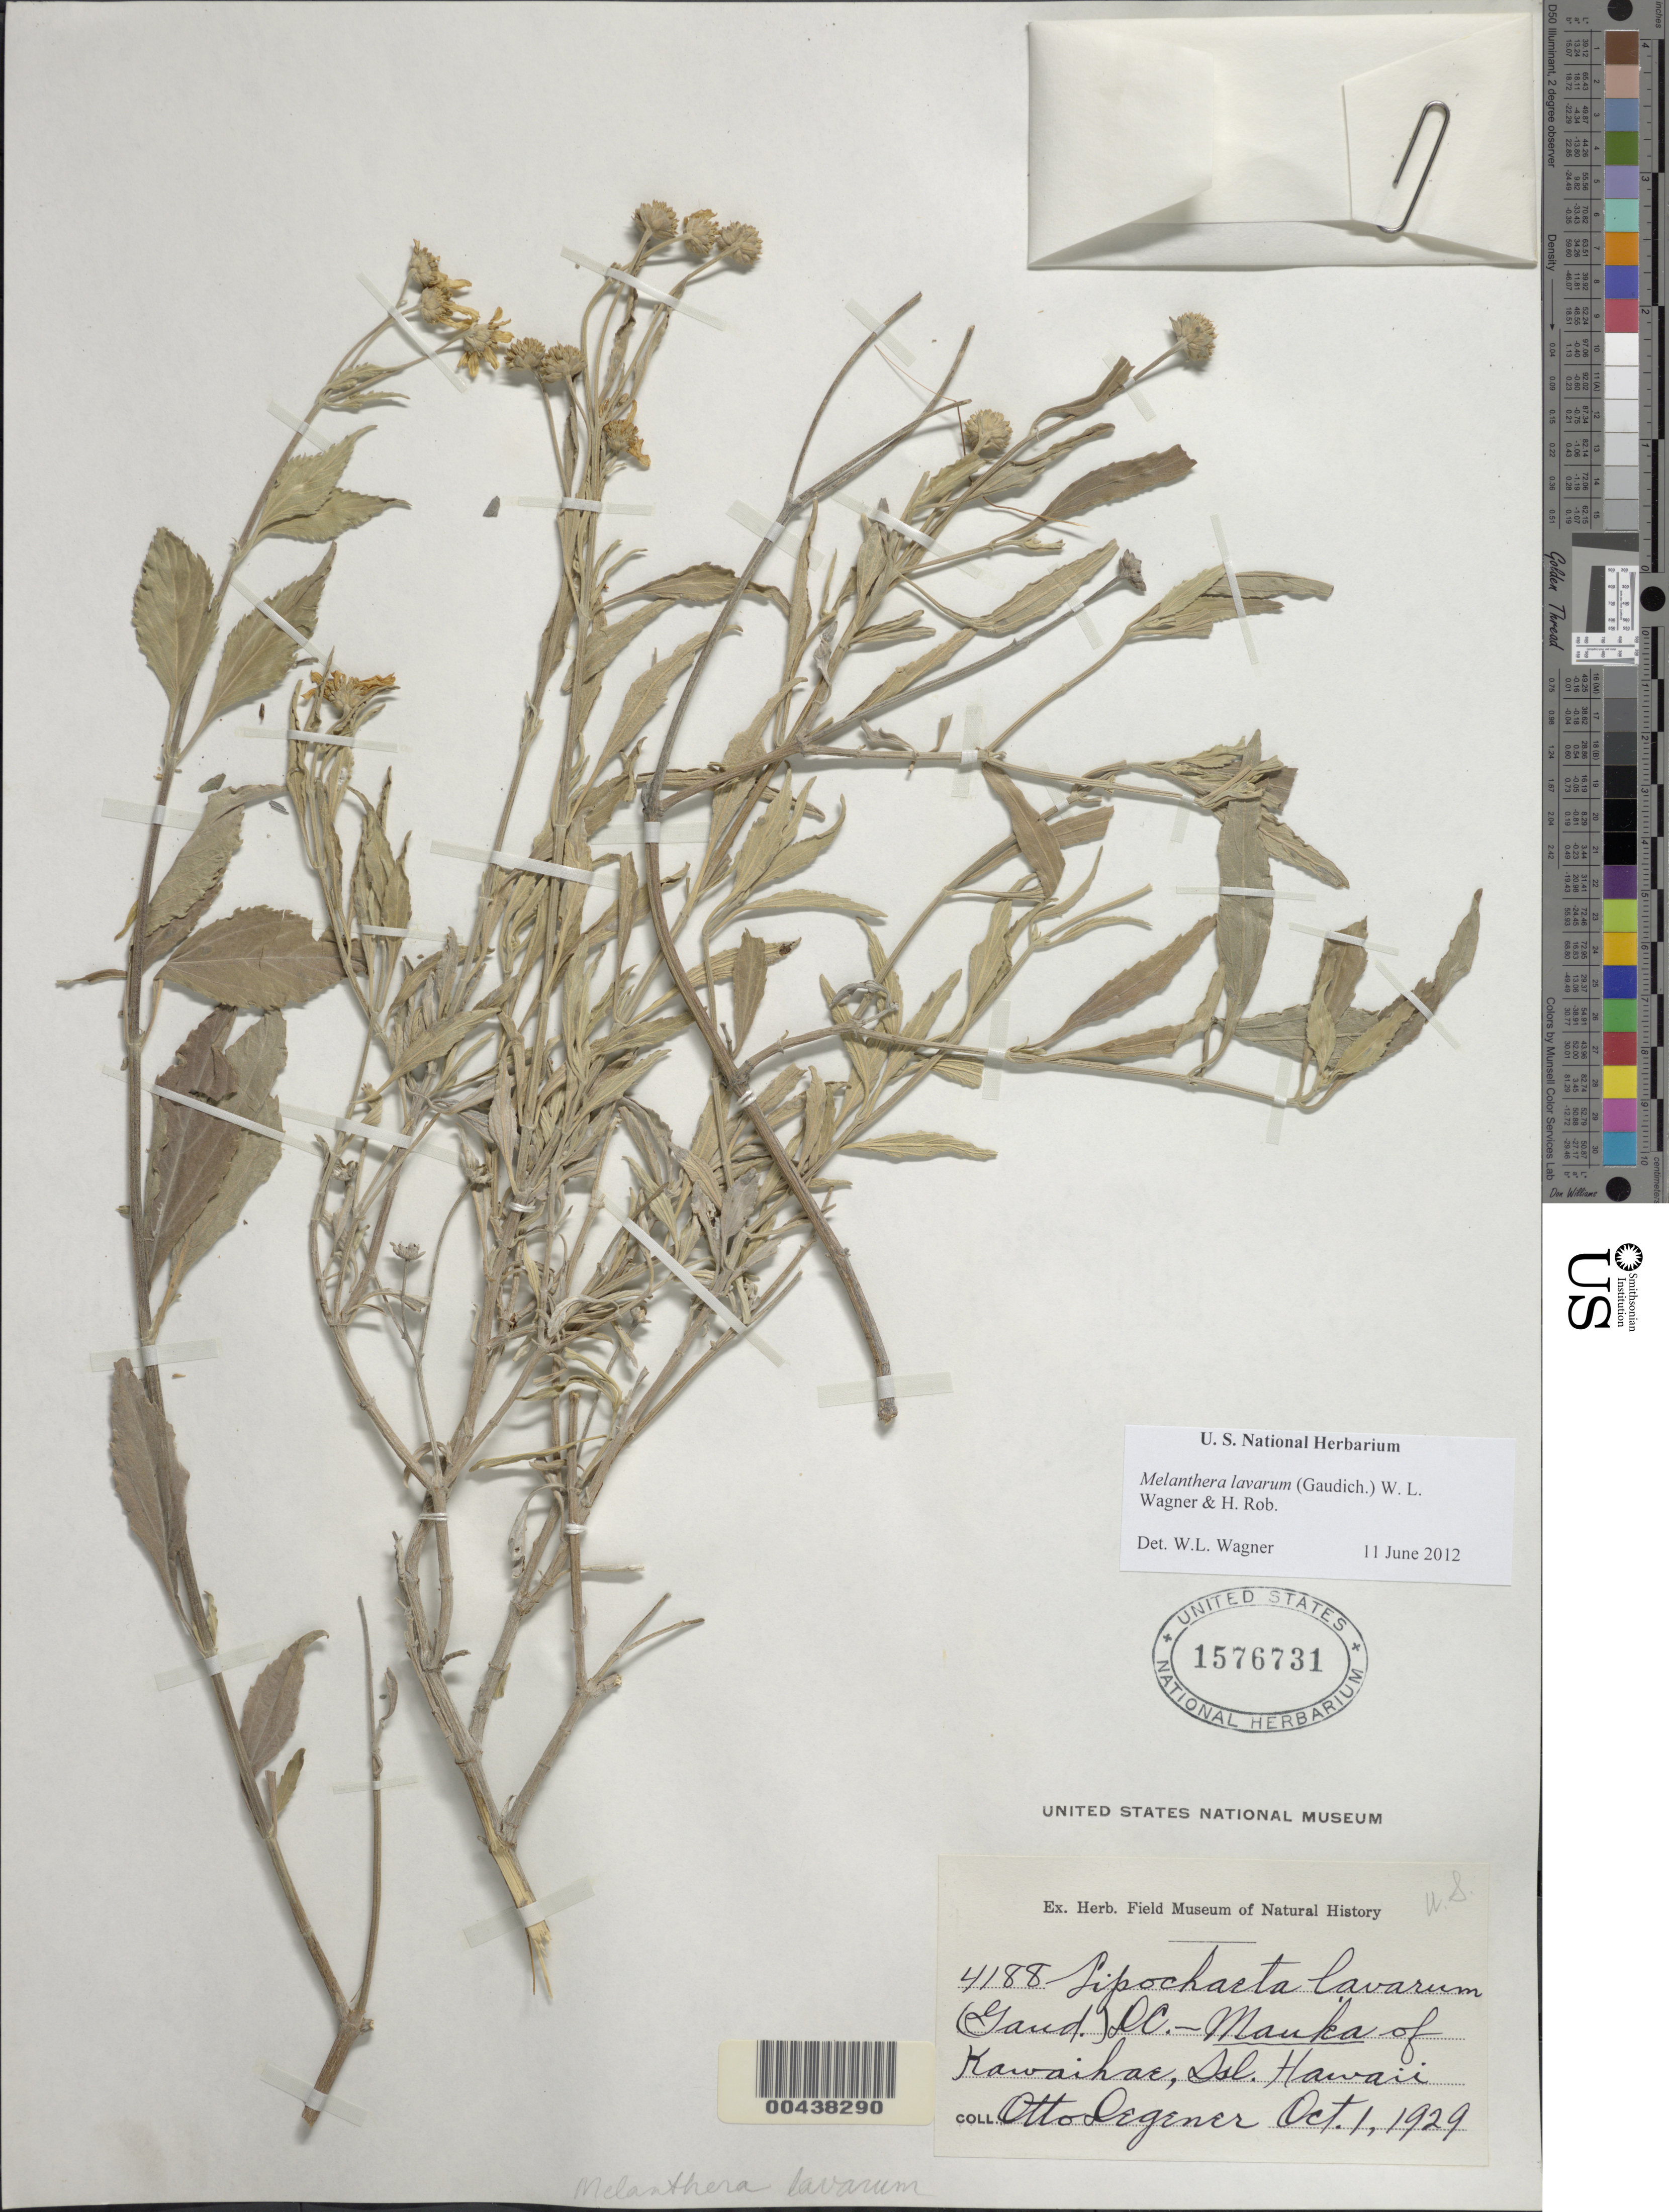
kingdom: Plantae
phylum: Tracheophyta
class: Magnoliopsida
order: Asterales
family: Asteraceae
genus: Wollastonia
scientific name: Wollastonia lavarum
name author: (Gaudich.) Orchard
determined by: Wagner, W. L., (BOT), Smithsonian Institution - National Museum of Natural History (UNITED STATES)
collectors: O. Degener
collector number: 4188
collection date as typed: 1 Oct 1929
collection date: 1929-10-01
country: United States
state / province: Hawaii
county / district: Hawaii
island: Hawaii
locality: Kawaihae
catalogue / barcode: US 1576731